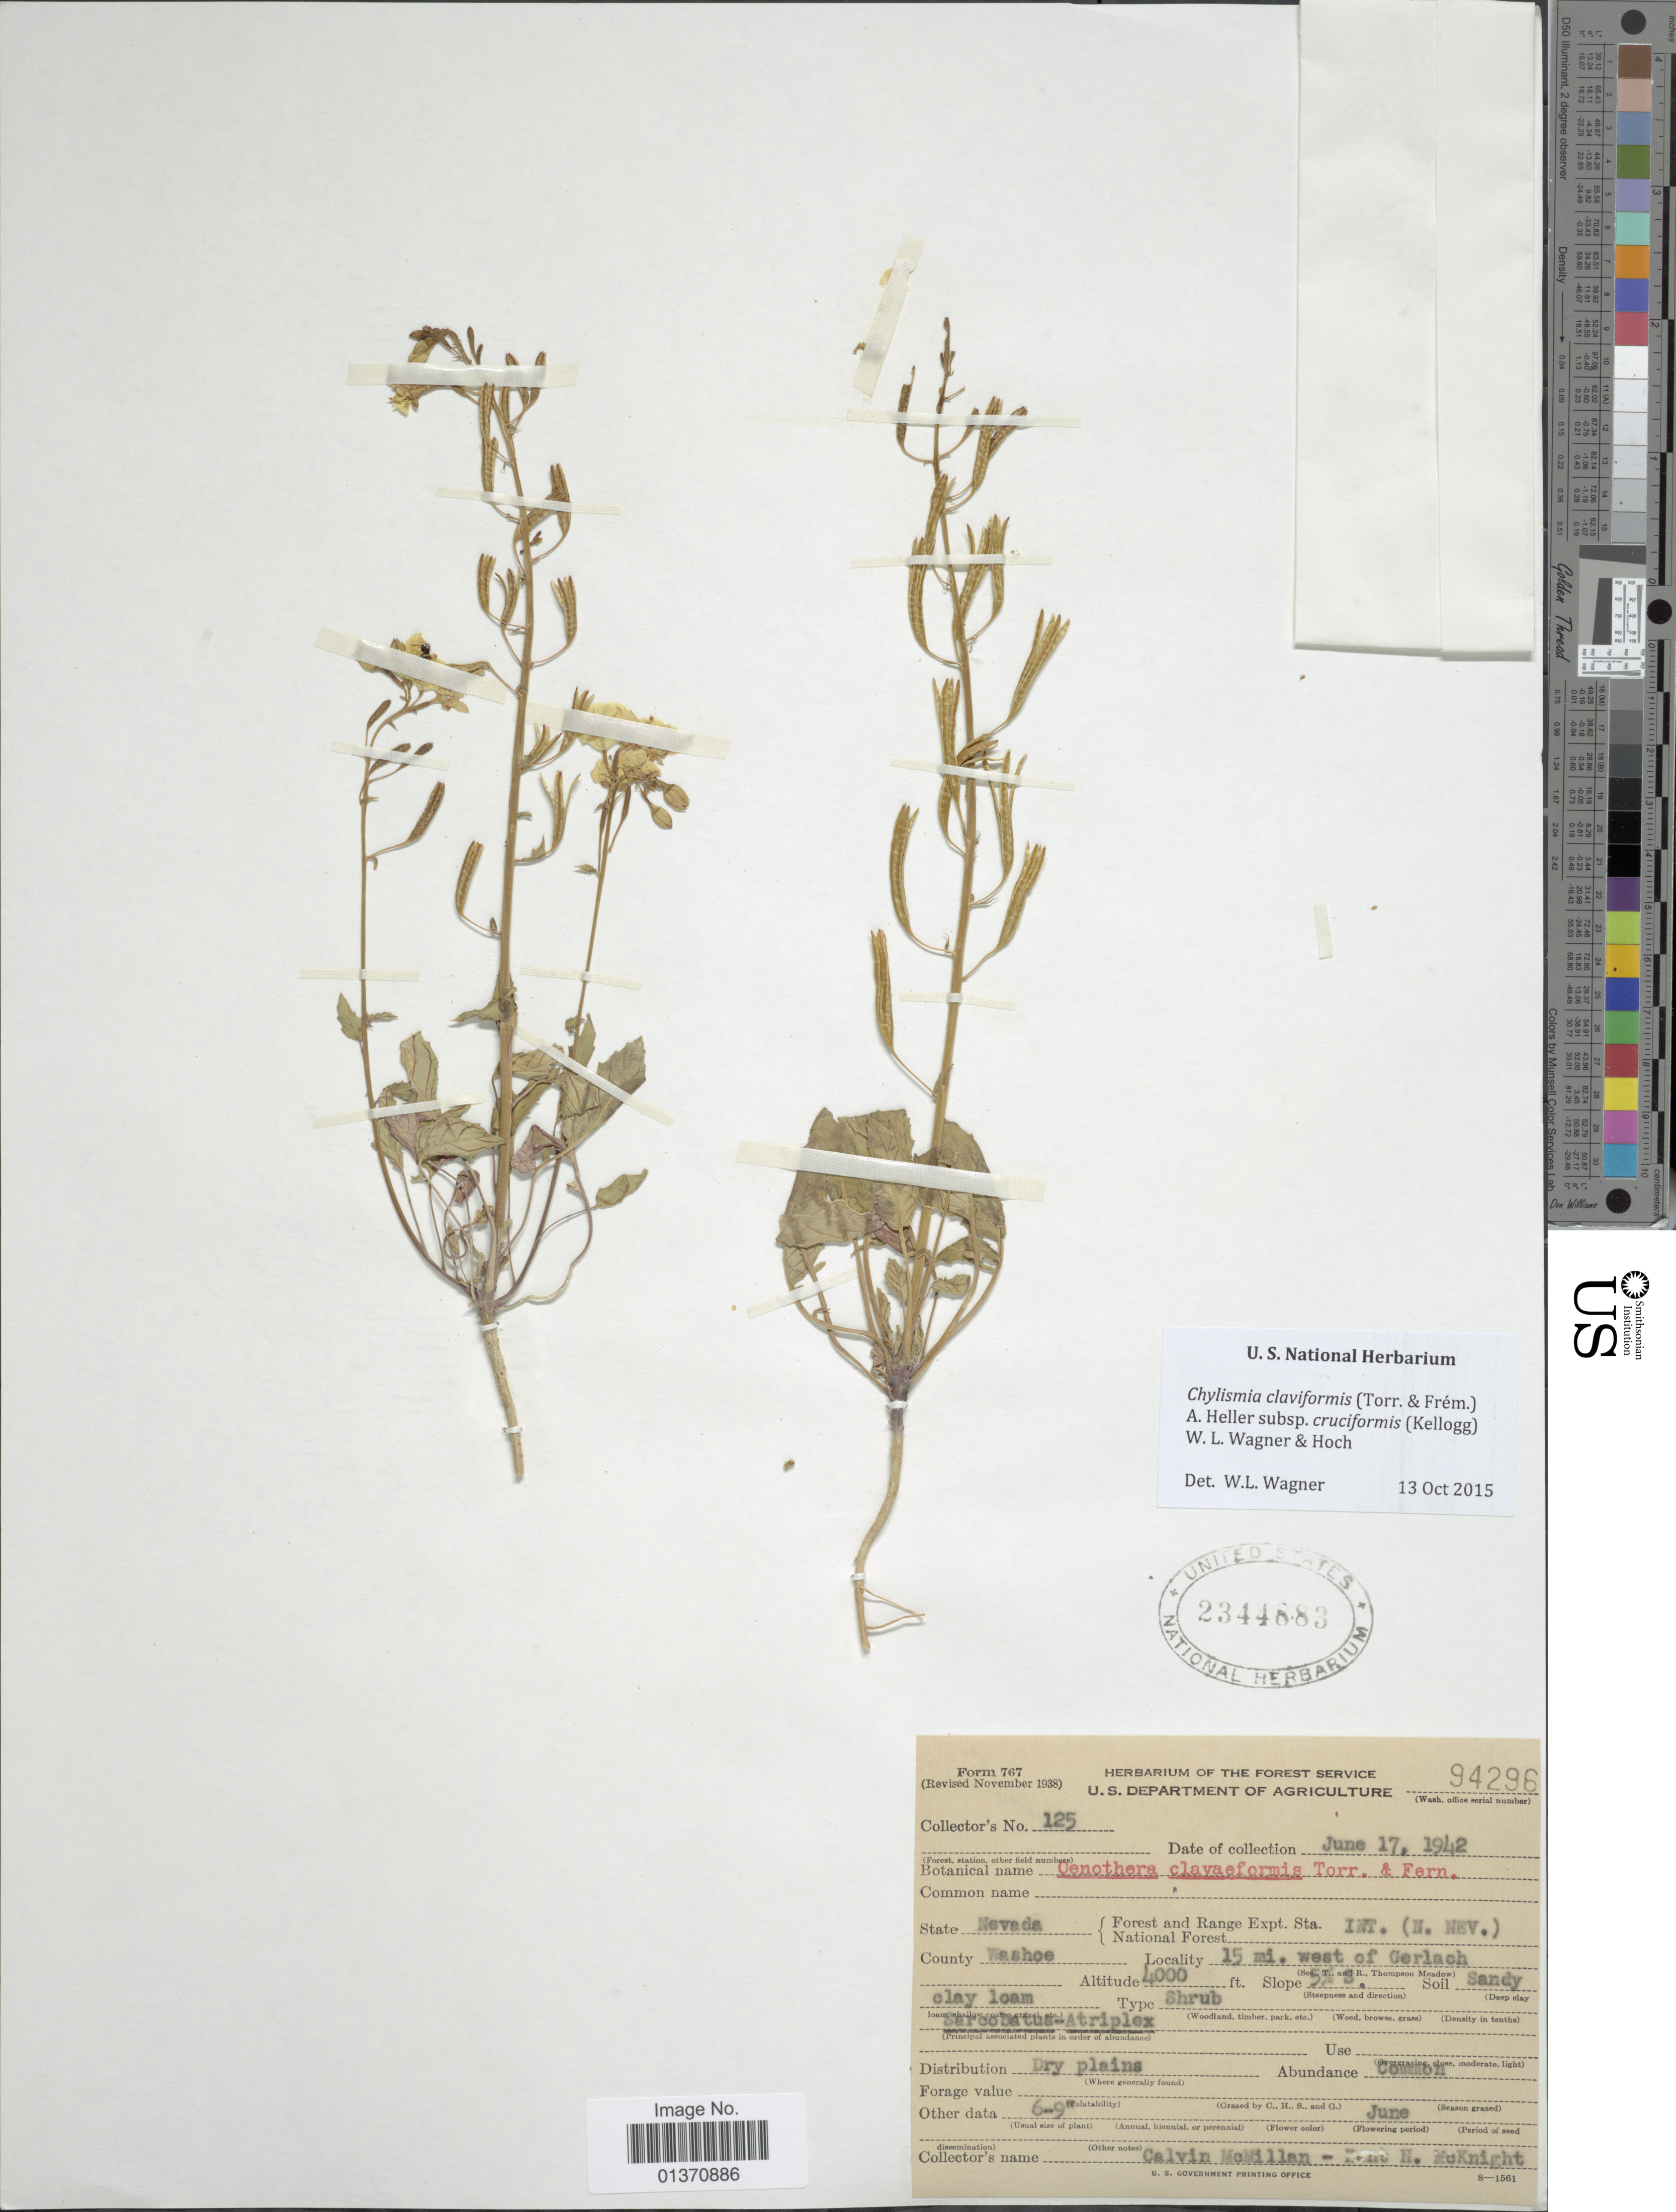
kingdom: Plantae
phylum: Tracheophyta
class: Magnoliopsida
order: Myrtales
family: Onagraceae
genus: Chylismia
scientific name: Chylismia claviformis subsp. cruciformis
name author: (Kellog) W.L. Wagner & Hoch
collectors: C. McMillen & H. McKnight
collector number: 125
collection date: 1942-06-17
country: United States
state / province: Nevada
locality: County Washoe, 15 mi. west of Gerlach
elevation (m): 1219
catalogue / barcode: US 2344883